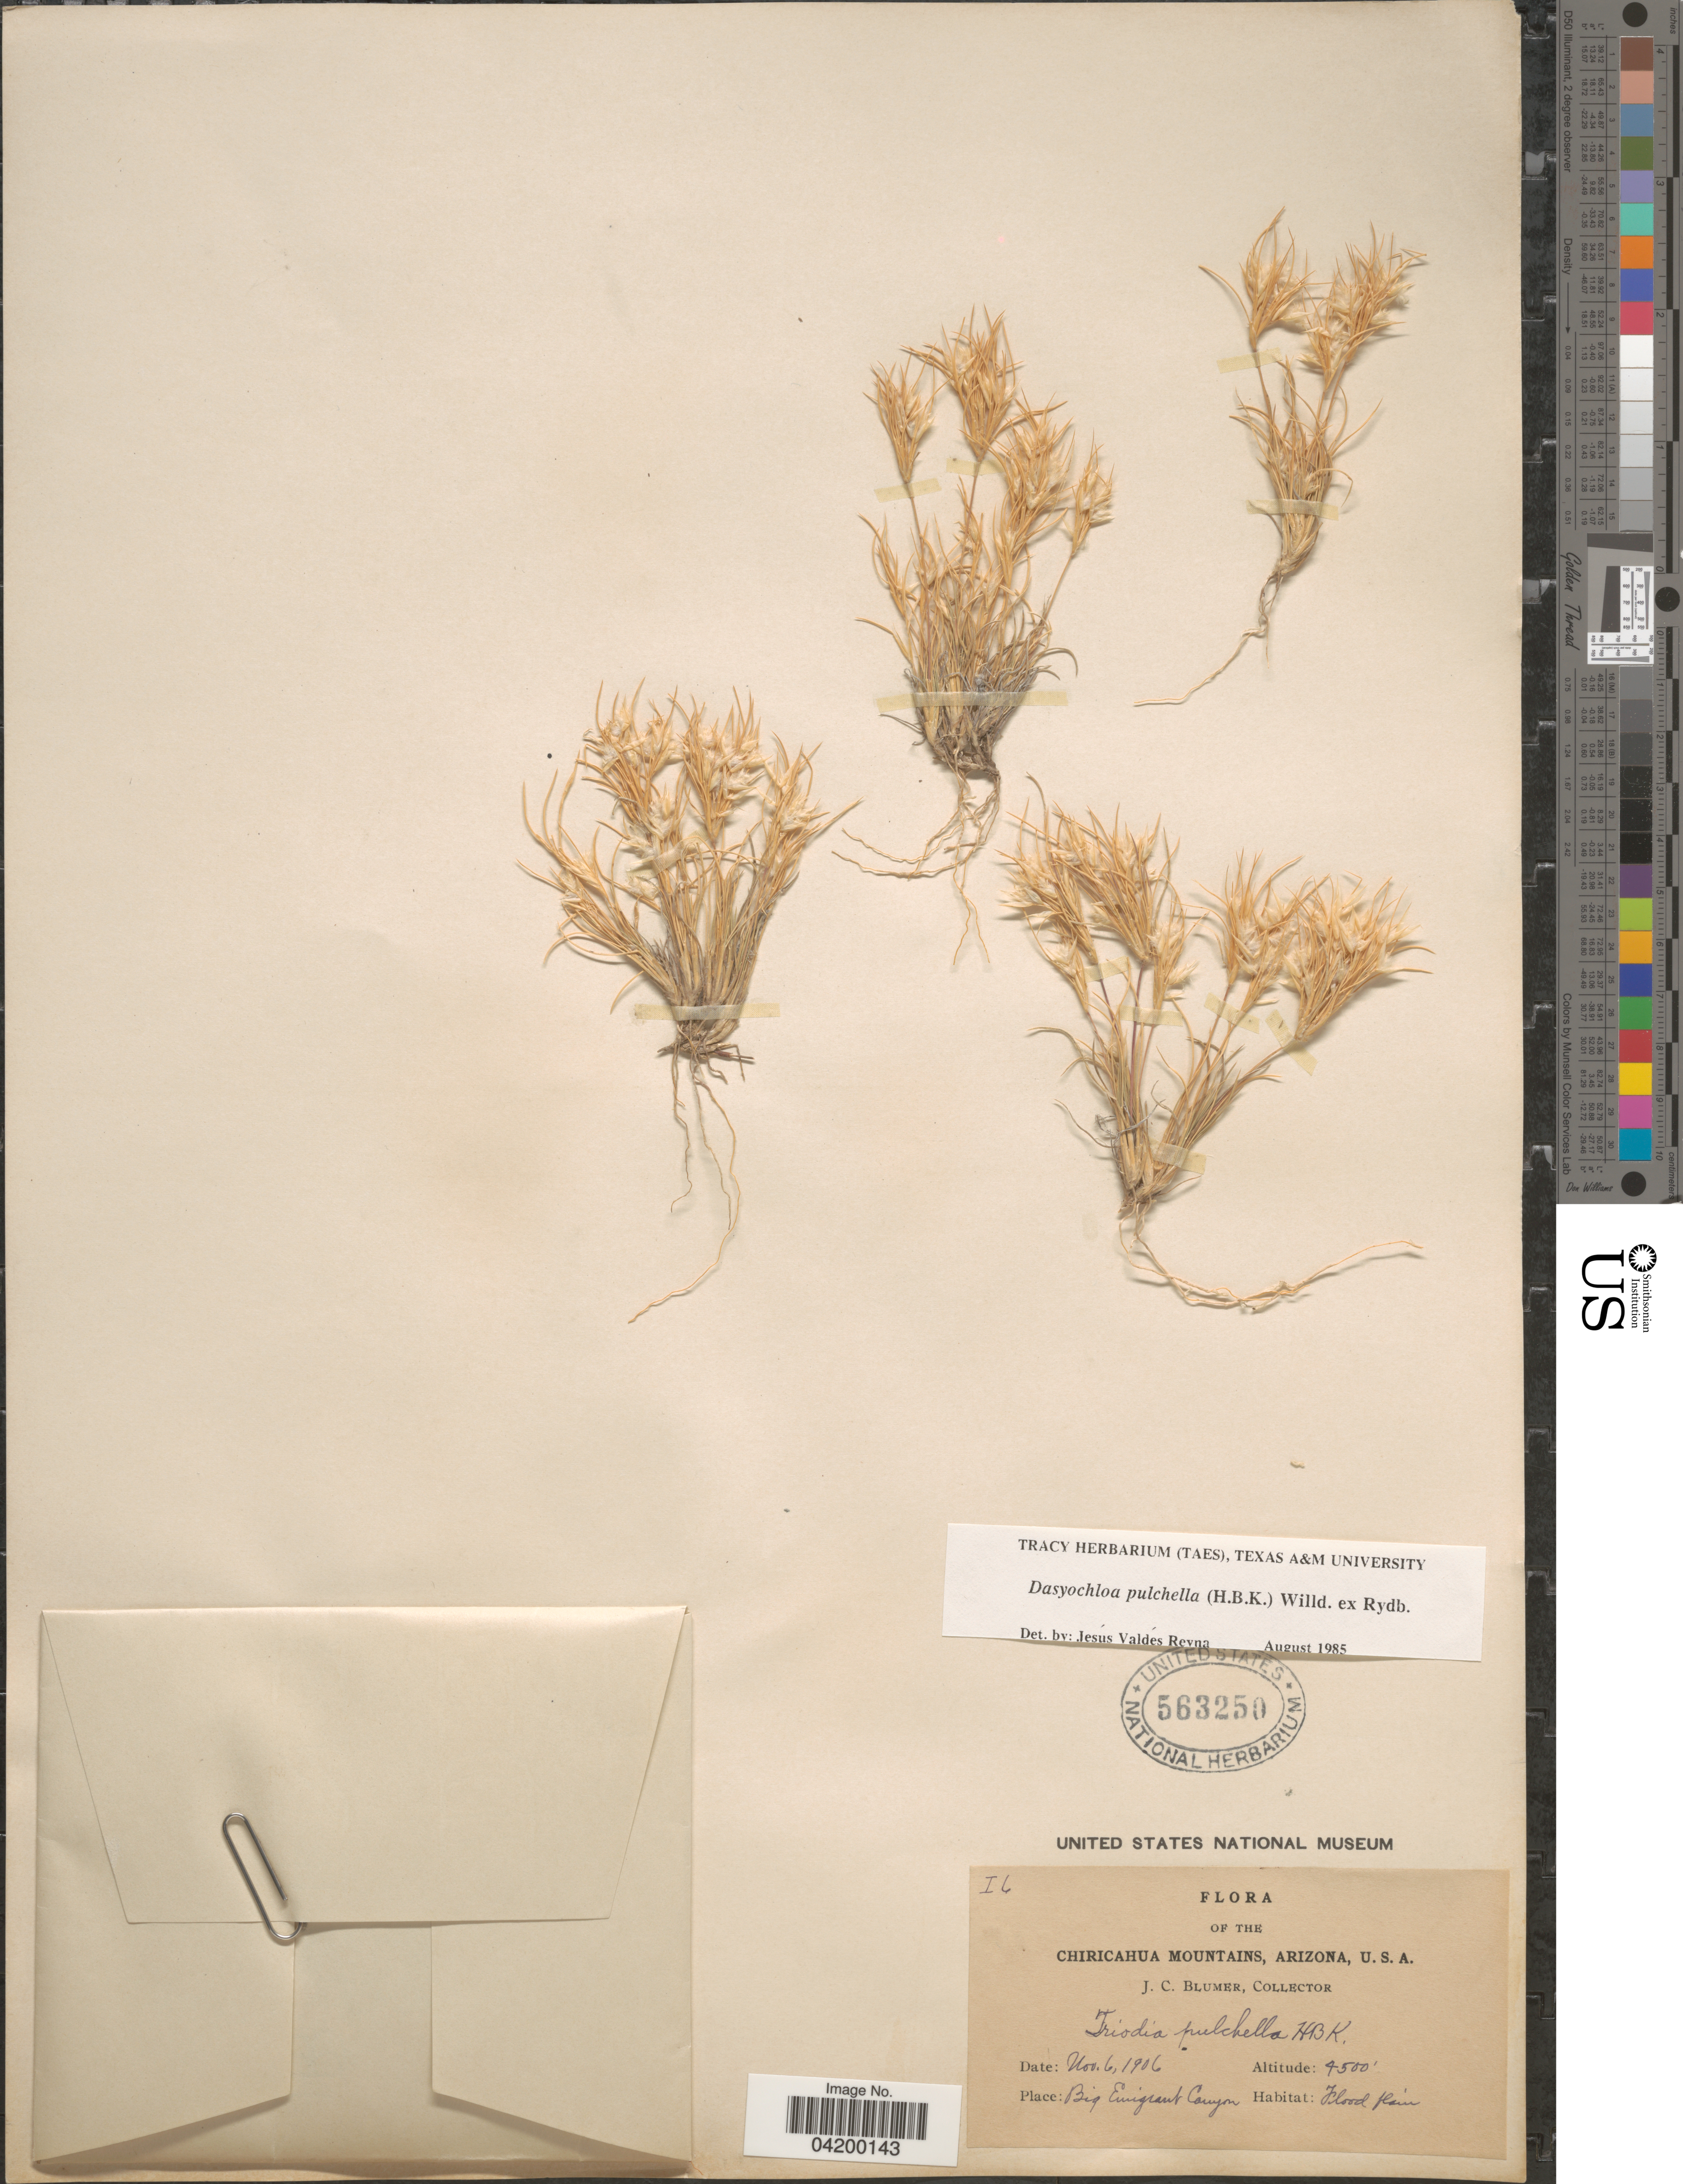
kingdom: Plantae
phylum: Tracheophyta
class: Liliopsida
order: Poales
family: Poaceae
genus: Dasyochloa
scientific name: Dasyochloa pulchella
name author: (Kunth) Willd. ex Rydb.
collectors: J. C. Blumer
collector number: I6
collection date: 1906-11-06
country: United States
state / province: Arizona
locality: Chiricahua Mountains. Big Emigrant Canyon.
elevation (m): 1372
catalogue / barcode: US 563250